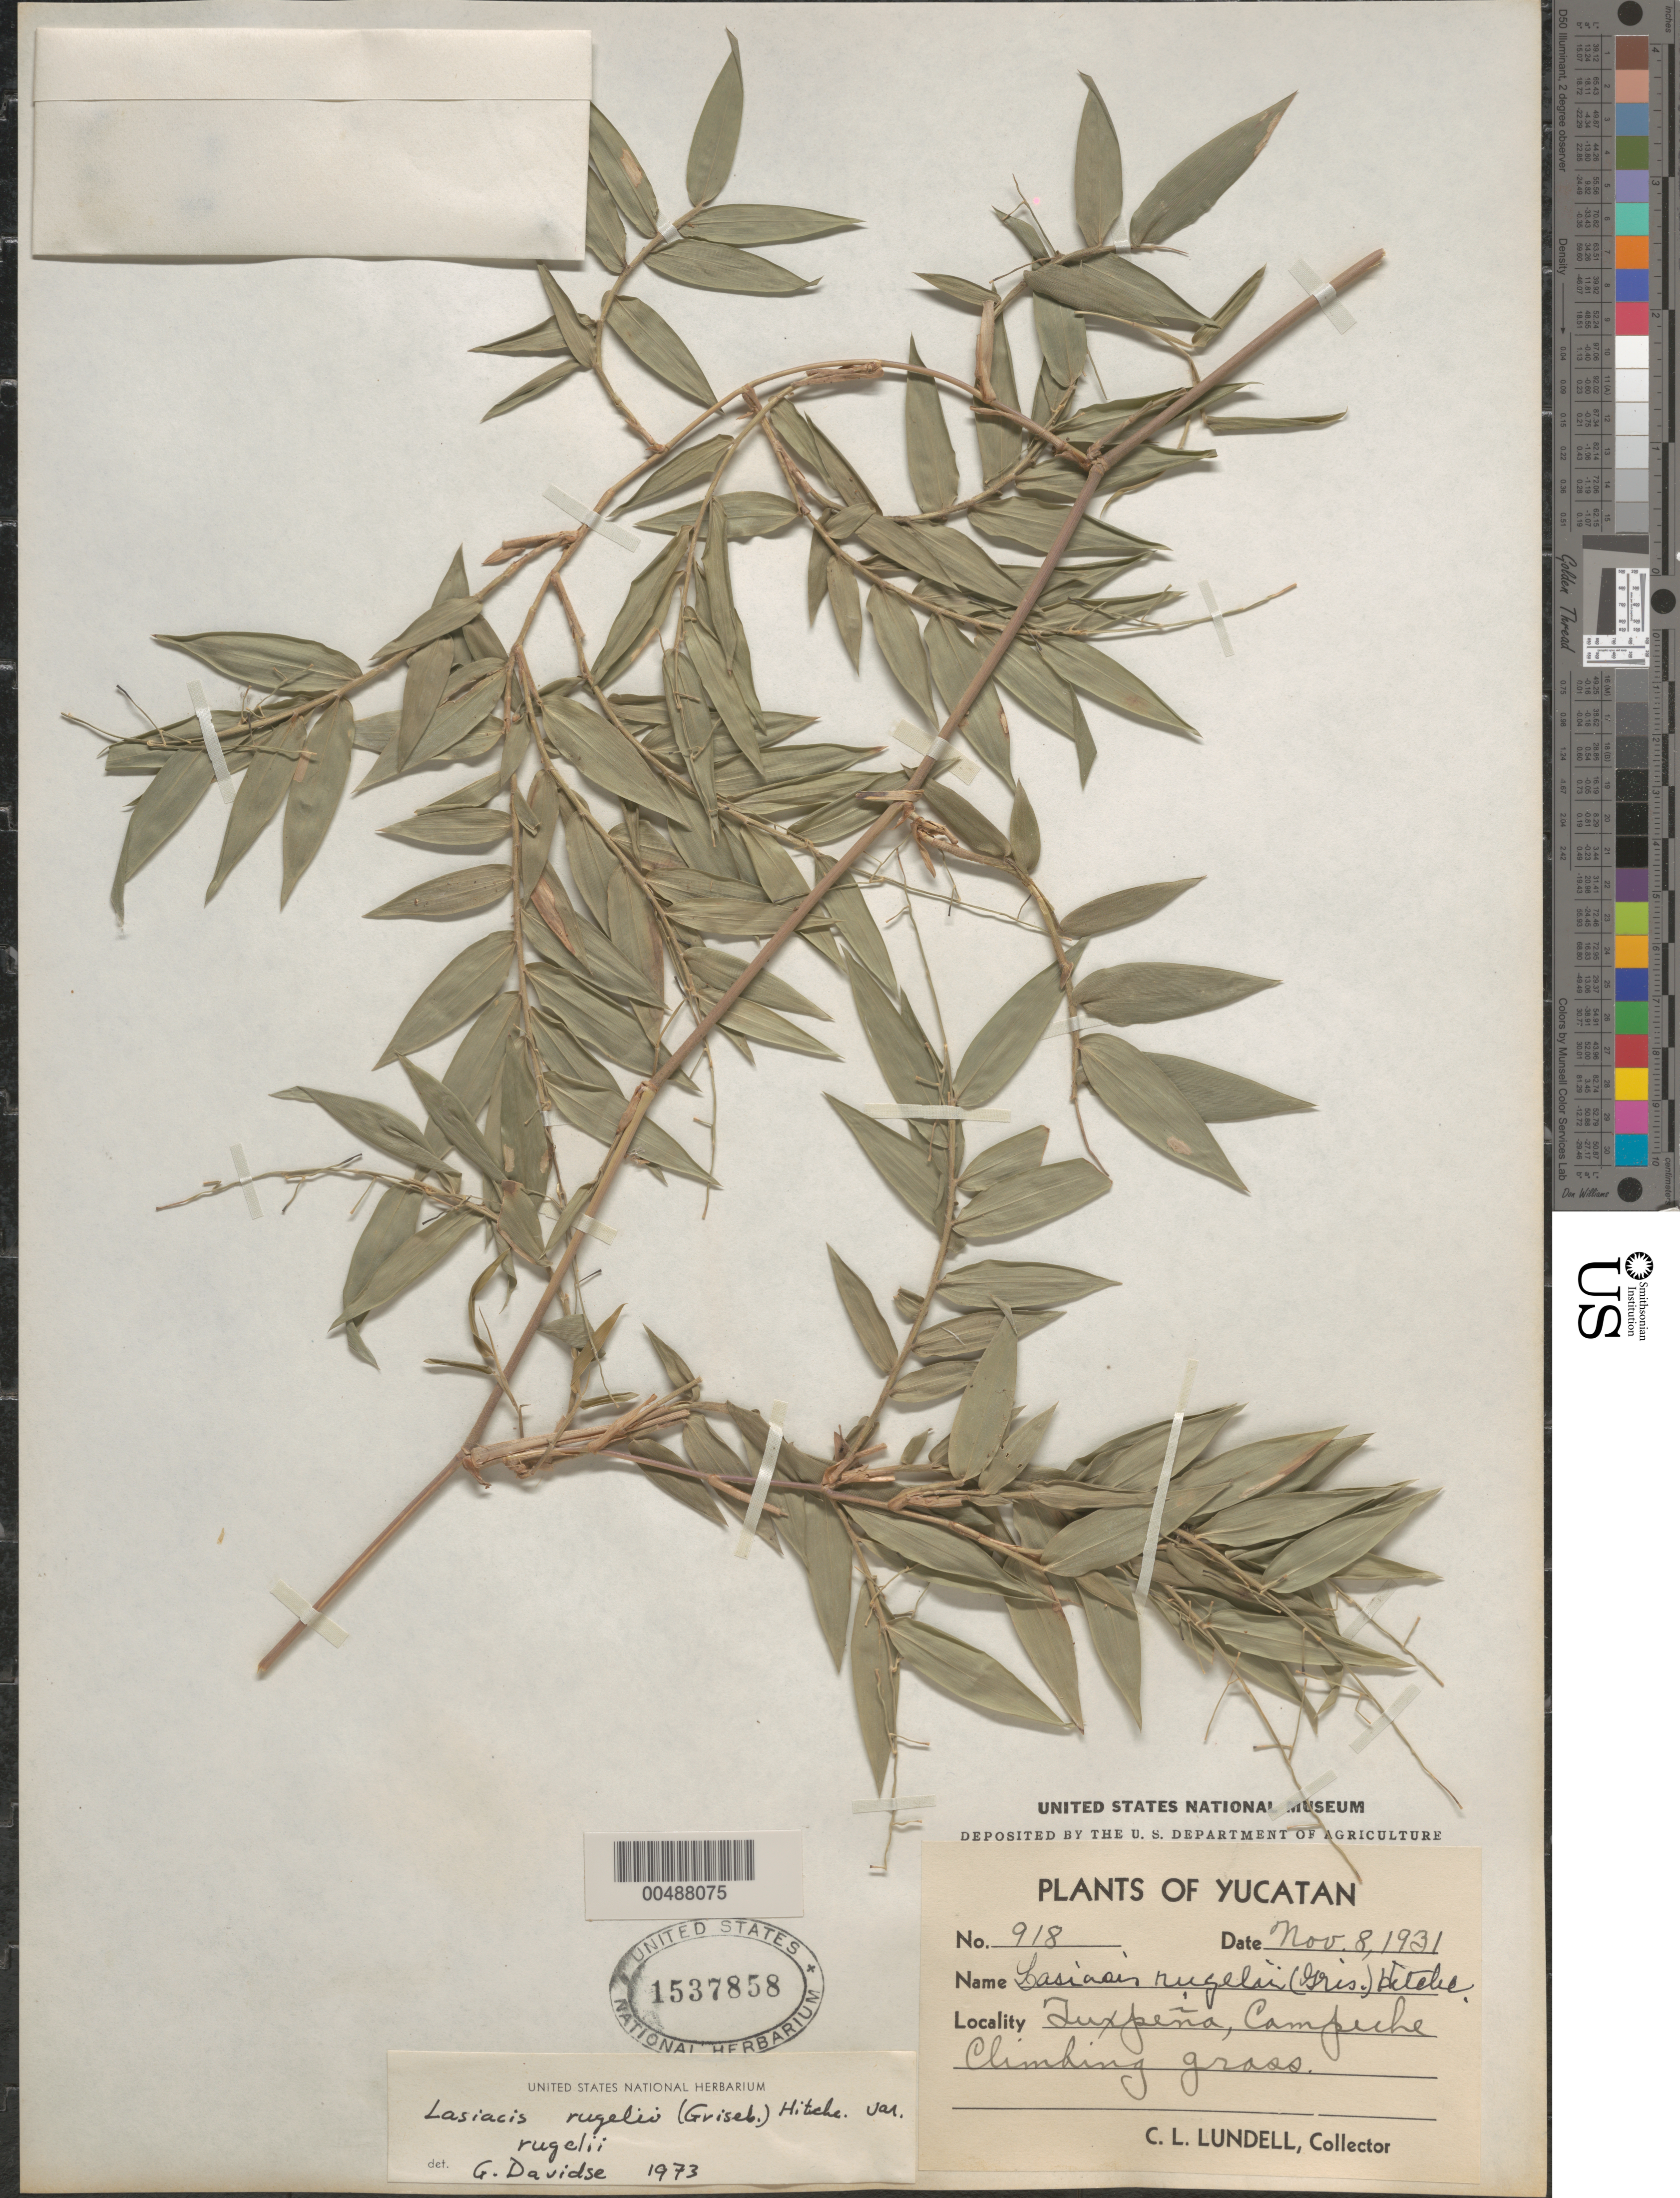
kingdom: Plantae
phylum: Tracheophyta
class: Liliopsida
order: Poales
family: Poaceae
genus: Lasiacis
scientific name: Lasiacis rugelii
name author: (Griseb.) Hitchc.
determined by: Davidse, Gerrit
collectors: C. L. Lundell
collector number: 918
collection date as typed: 8 Nov 1931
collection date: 1931-11-08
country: Mexico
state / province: Chiapas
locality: Tuxpe¤a, Yucatan (Peninsula)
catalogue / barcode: US 1537858